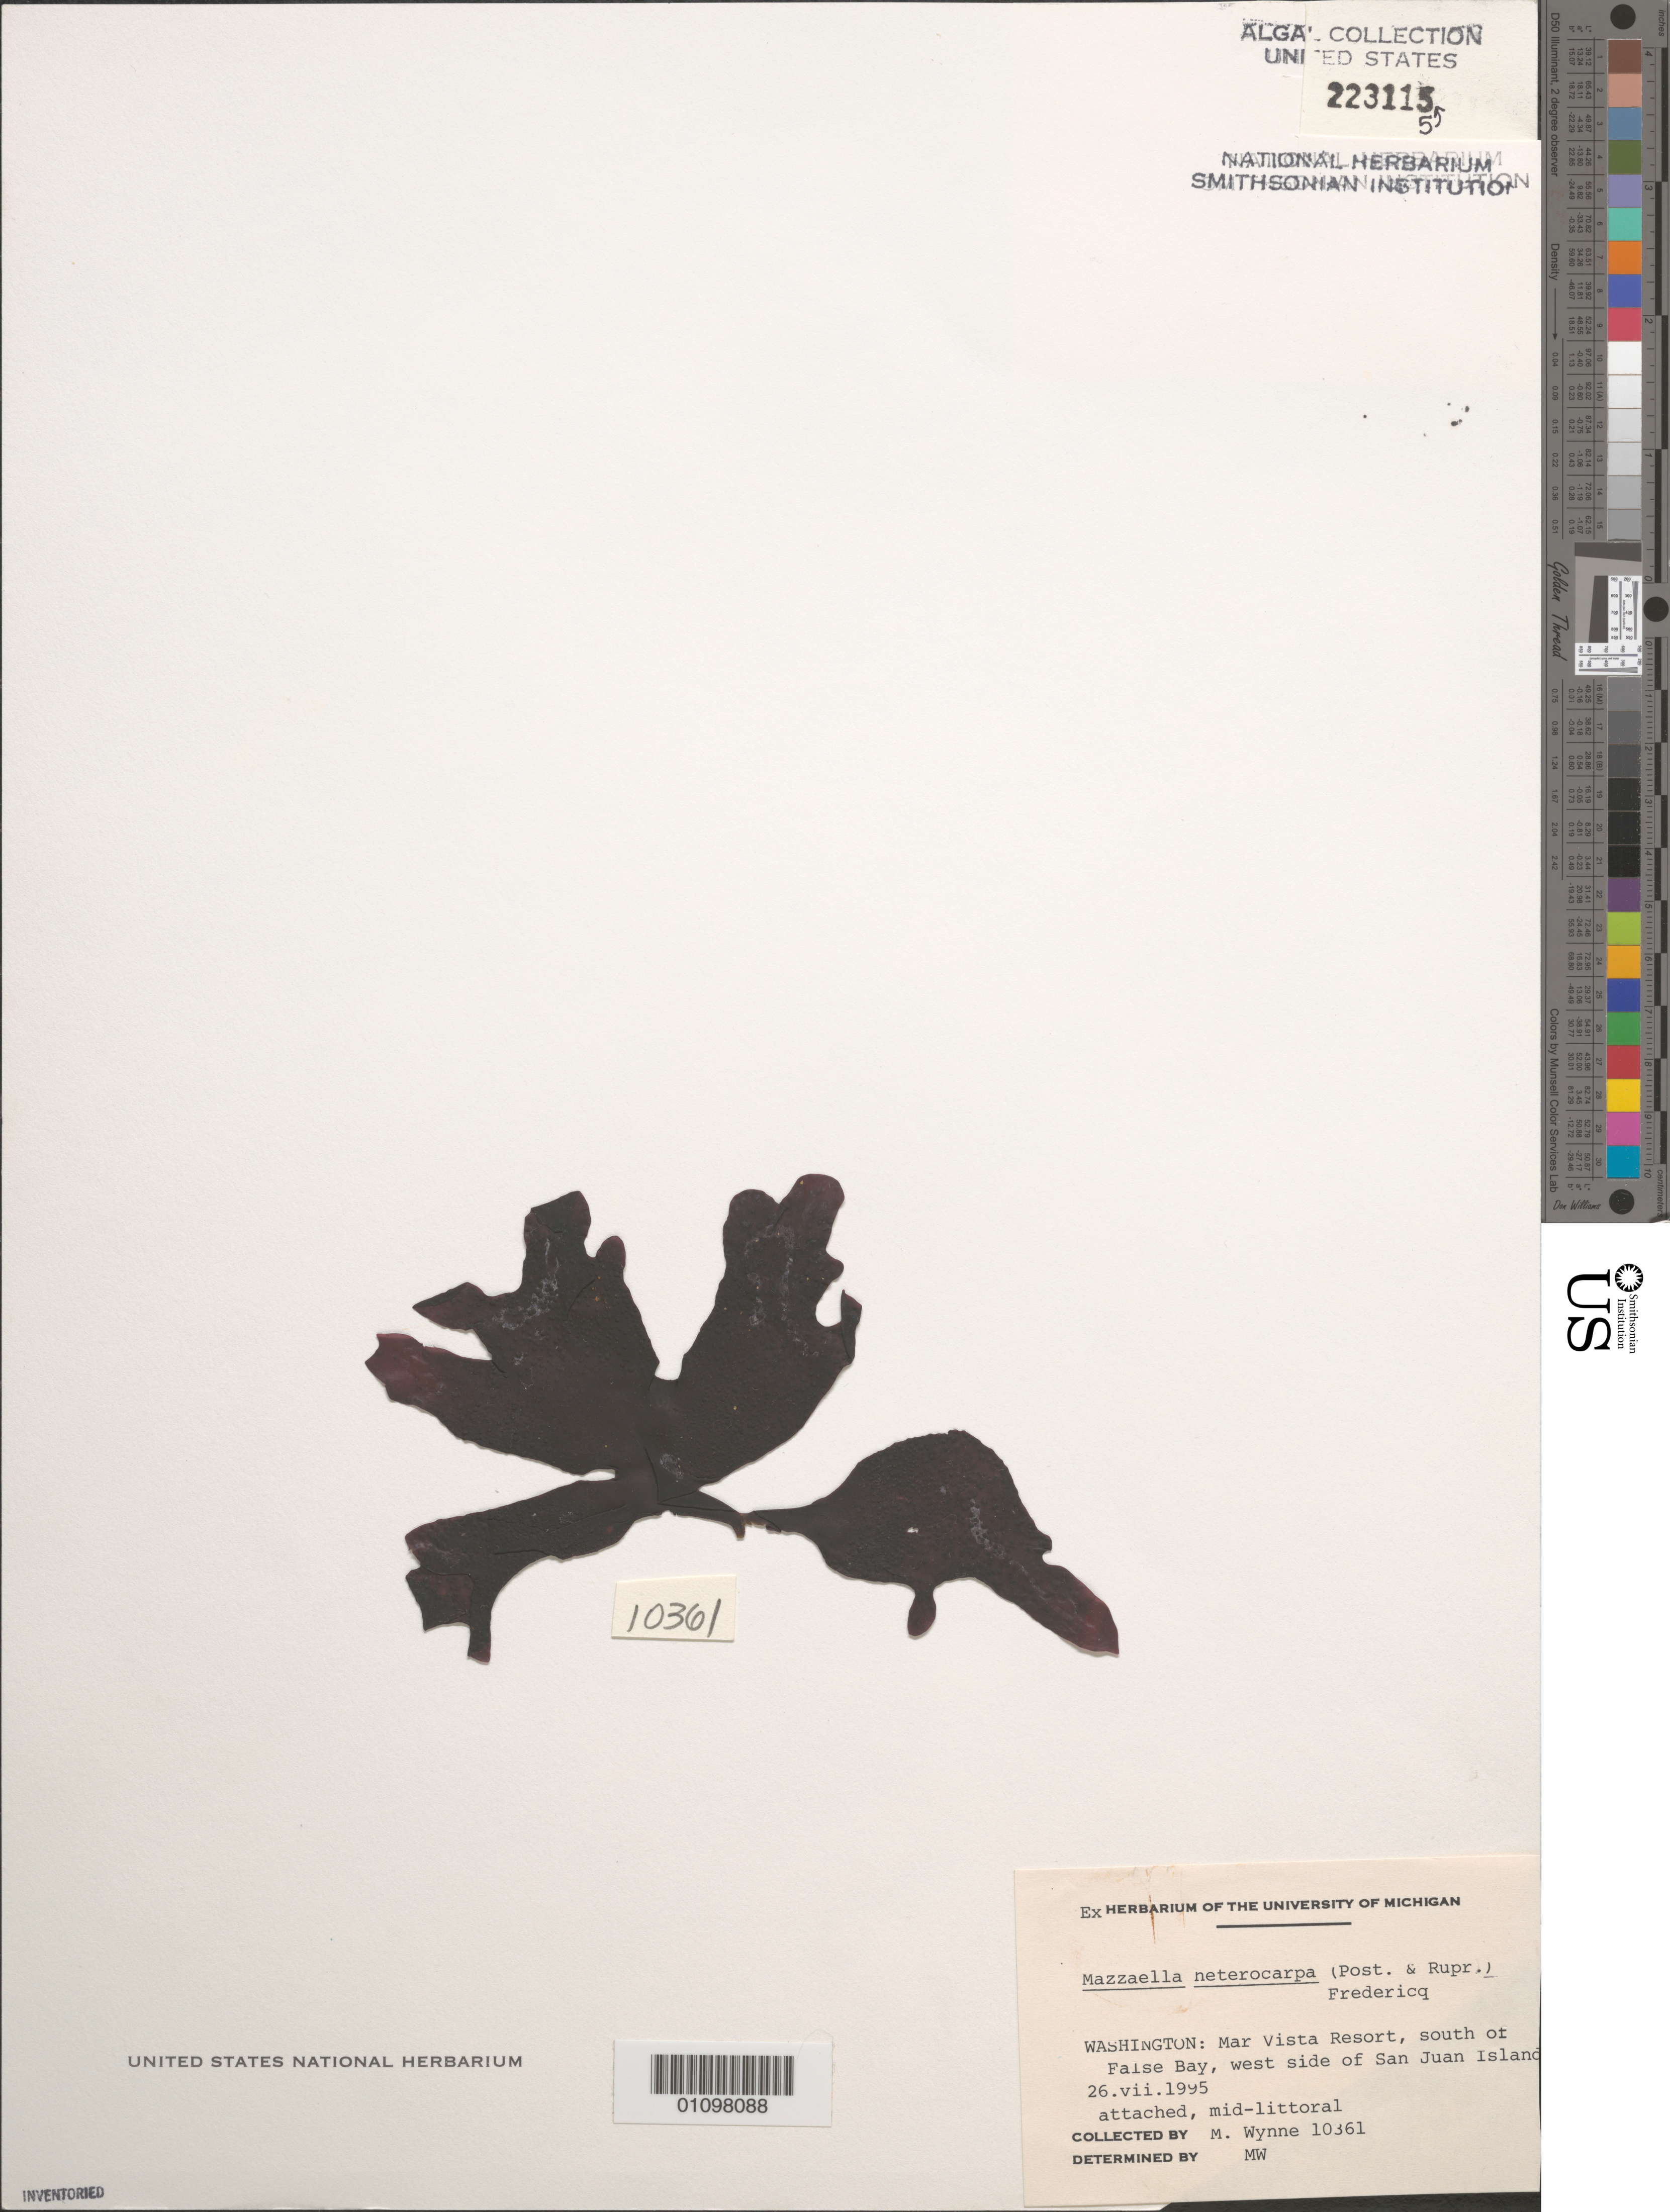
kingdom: Plantae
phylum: Rhodophyta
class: Florideophyceae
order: Gigartinales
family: Gigartinaceae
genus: Mazzaella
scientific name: Mazzaella heterocarpa (Postels & Rupr.) Fredericq in Hommersand et al.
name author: (Postels & Rupr.) Fredericq in Hommers. et al.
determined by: Wynne, M. J.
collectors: M.J. Wynne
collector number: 10361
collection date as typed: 26 Jul 1995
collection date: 1995-07-26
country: United States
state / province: Washington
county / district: San Juan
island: San Juan Island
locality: Mar Vista Resort, south of False Bay, west side of San Juan Island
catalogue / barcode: US 223115